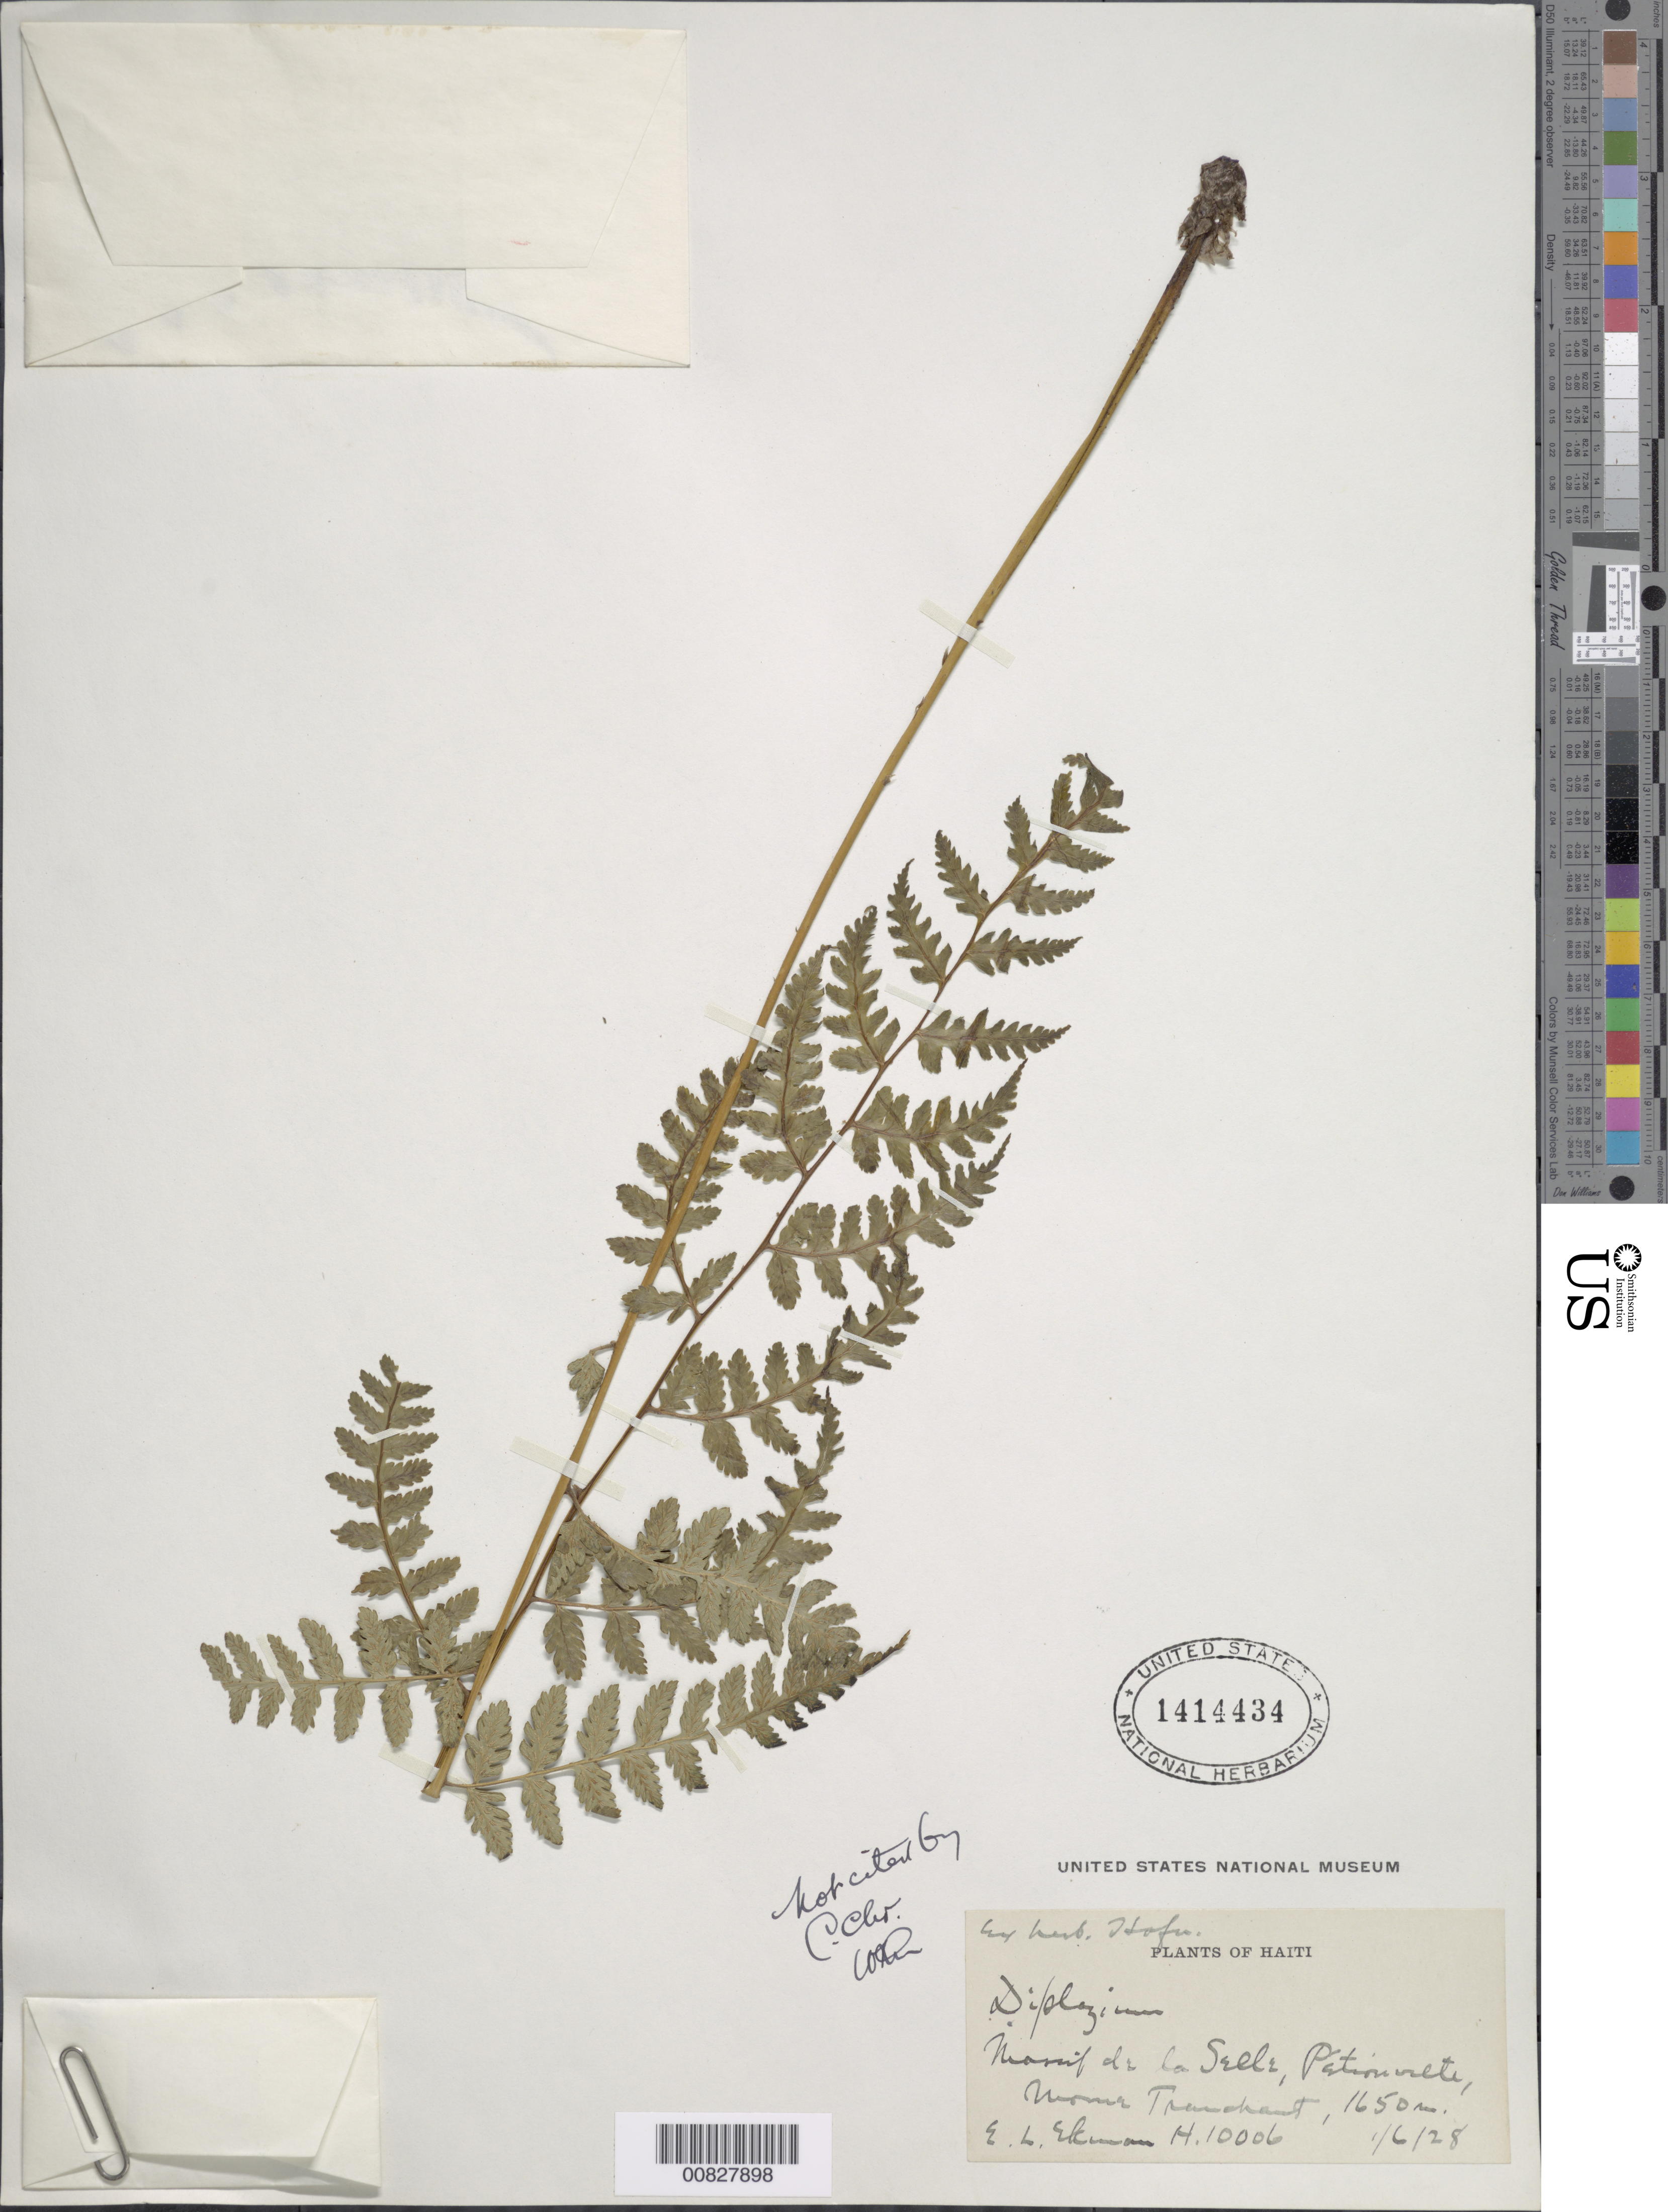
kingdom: Plantae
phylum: Tracheophyta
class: Polypodiopsida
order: Polypodiales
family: Athyriaceae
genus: Diplazium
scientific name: Diplazium sp.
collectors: E. L. Ekman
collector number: H 10006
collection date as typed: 01 Jun 1928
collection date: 1928-06-01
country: Haiti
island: Hispaniola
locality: Massif de la Selle, Pétionville, Morne Tranchant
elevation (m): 1650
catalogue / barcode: US 1414434